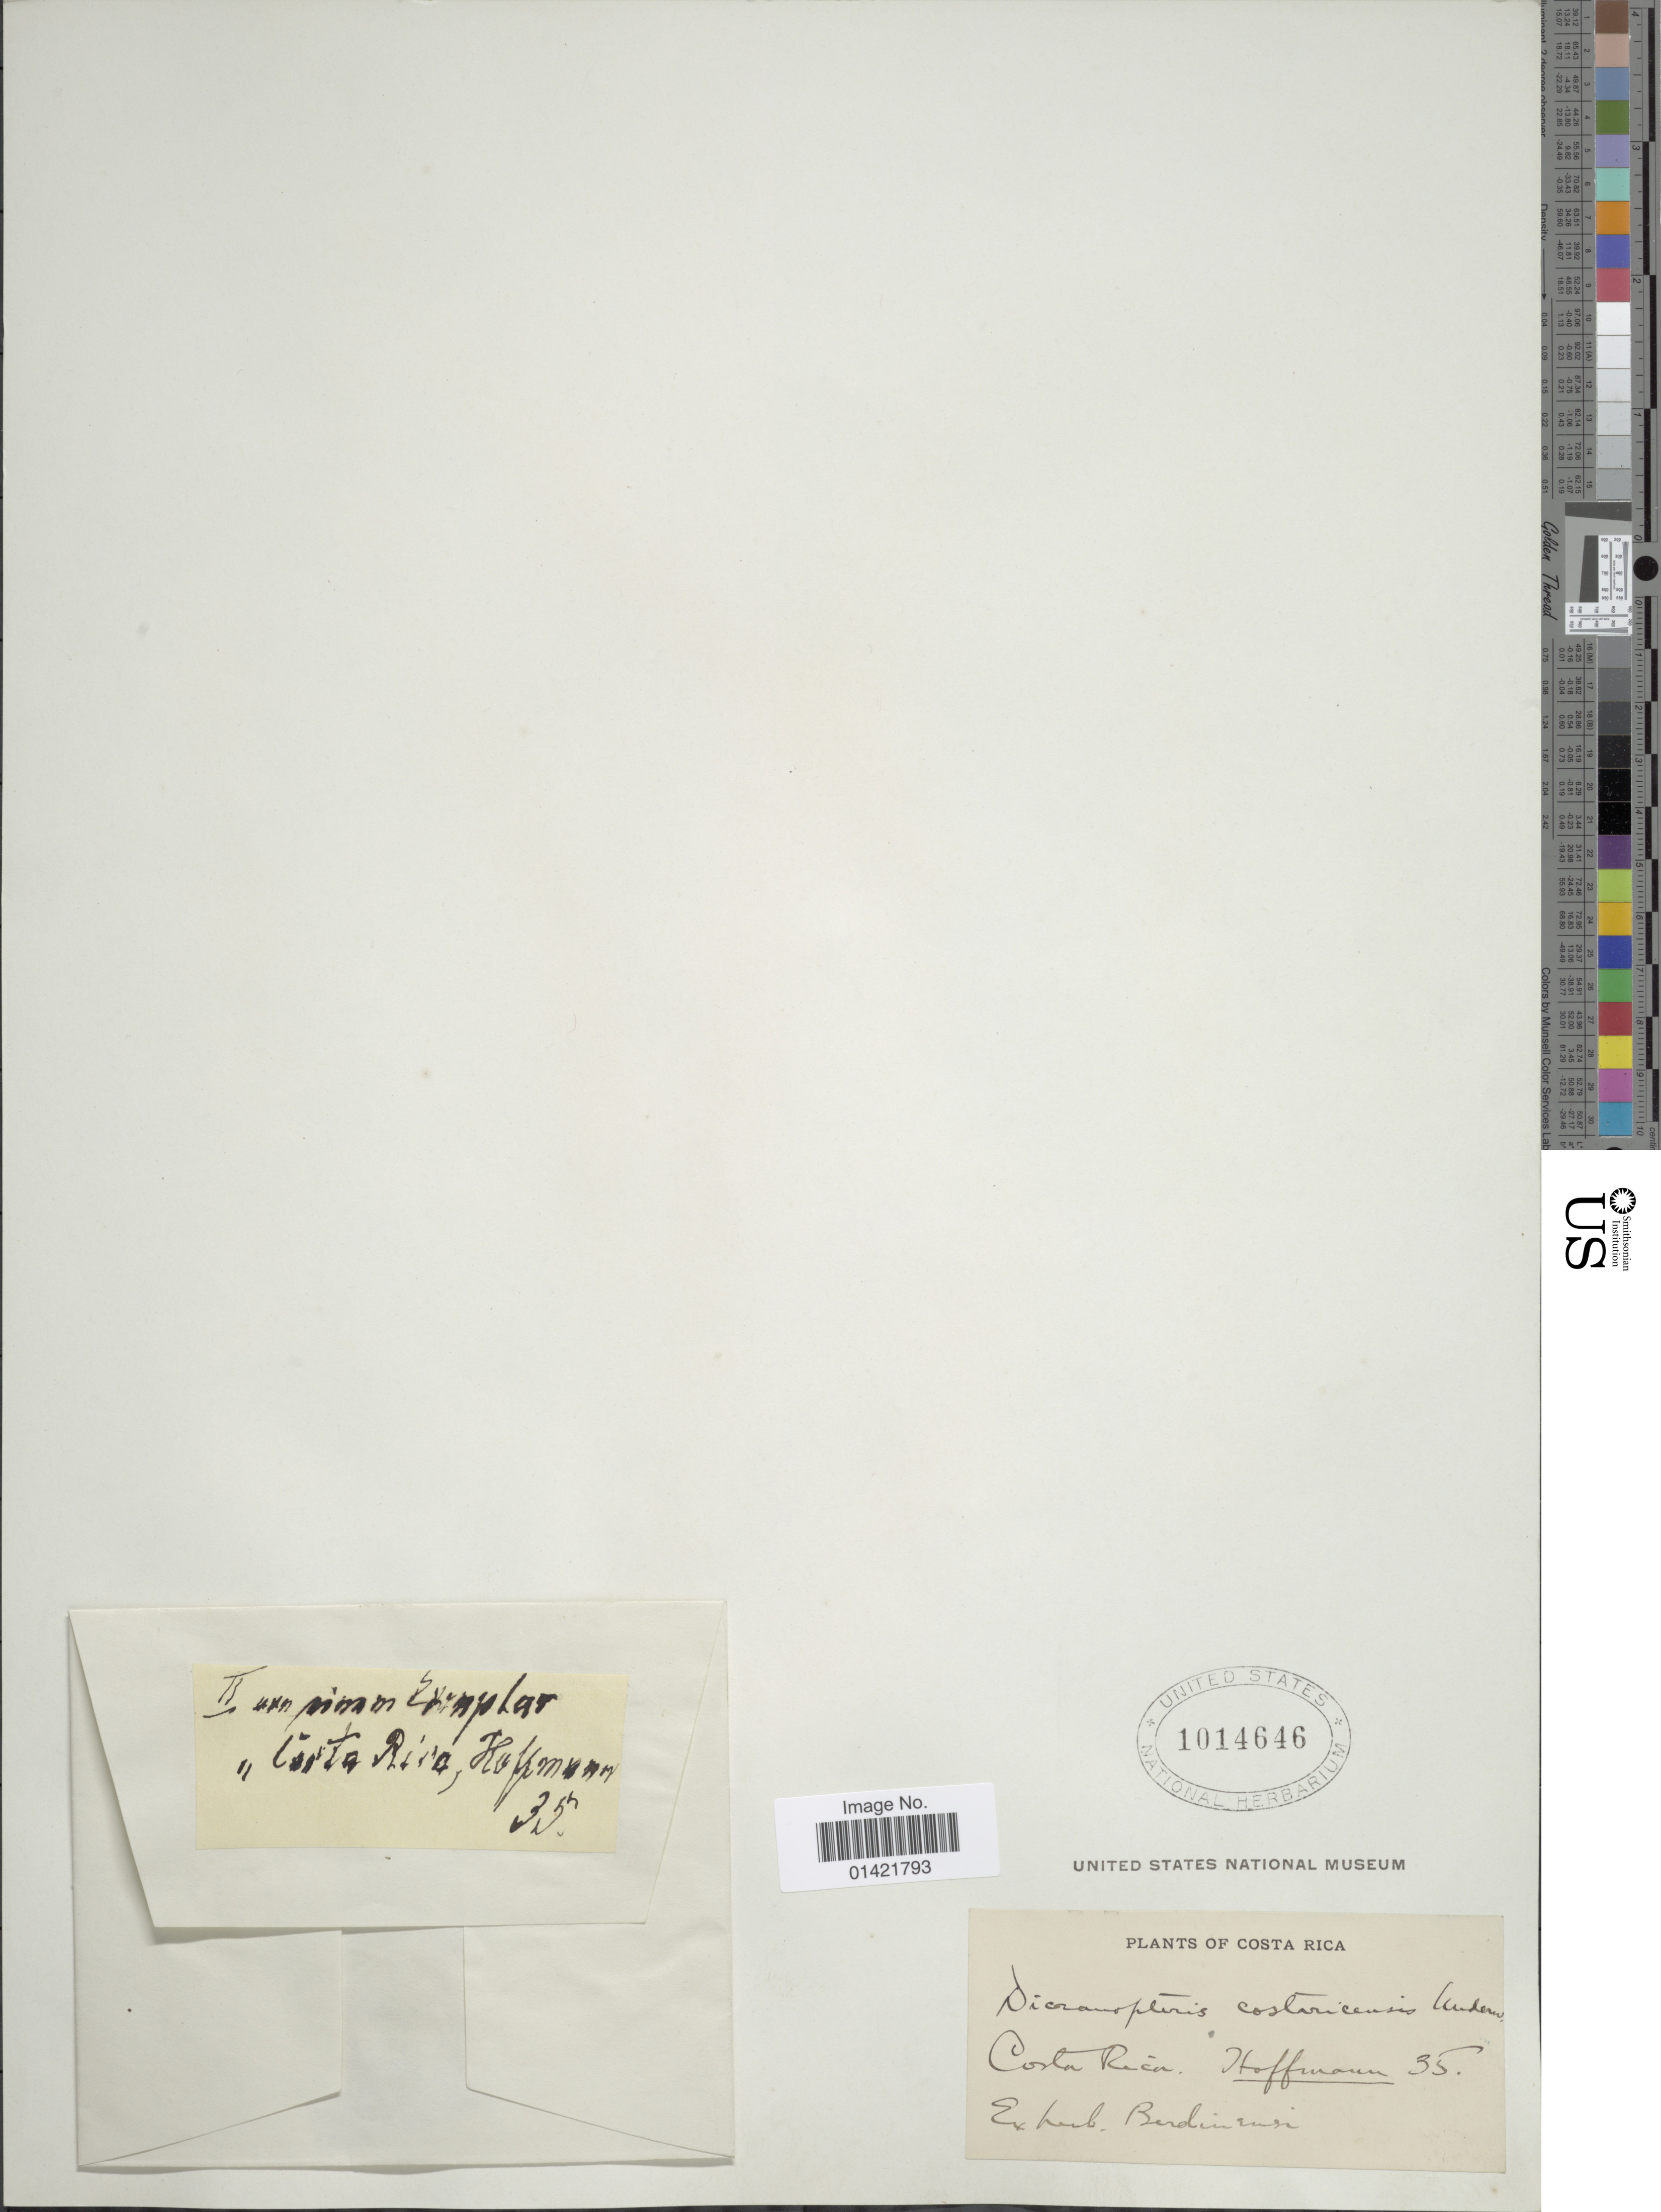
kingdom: Plantae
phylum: Tracheophyta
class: Polypodiopsida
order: Gleicheniales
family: Gleicheniaceae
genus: Sticherus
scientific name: Sticherus revolutus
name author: (Kunth) Ching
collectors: -- Hoffman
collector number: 35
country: Costa Rica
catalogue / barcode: US 1014646